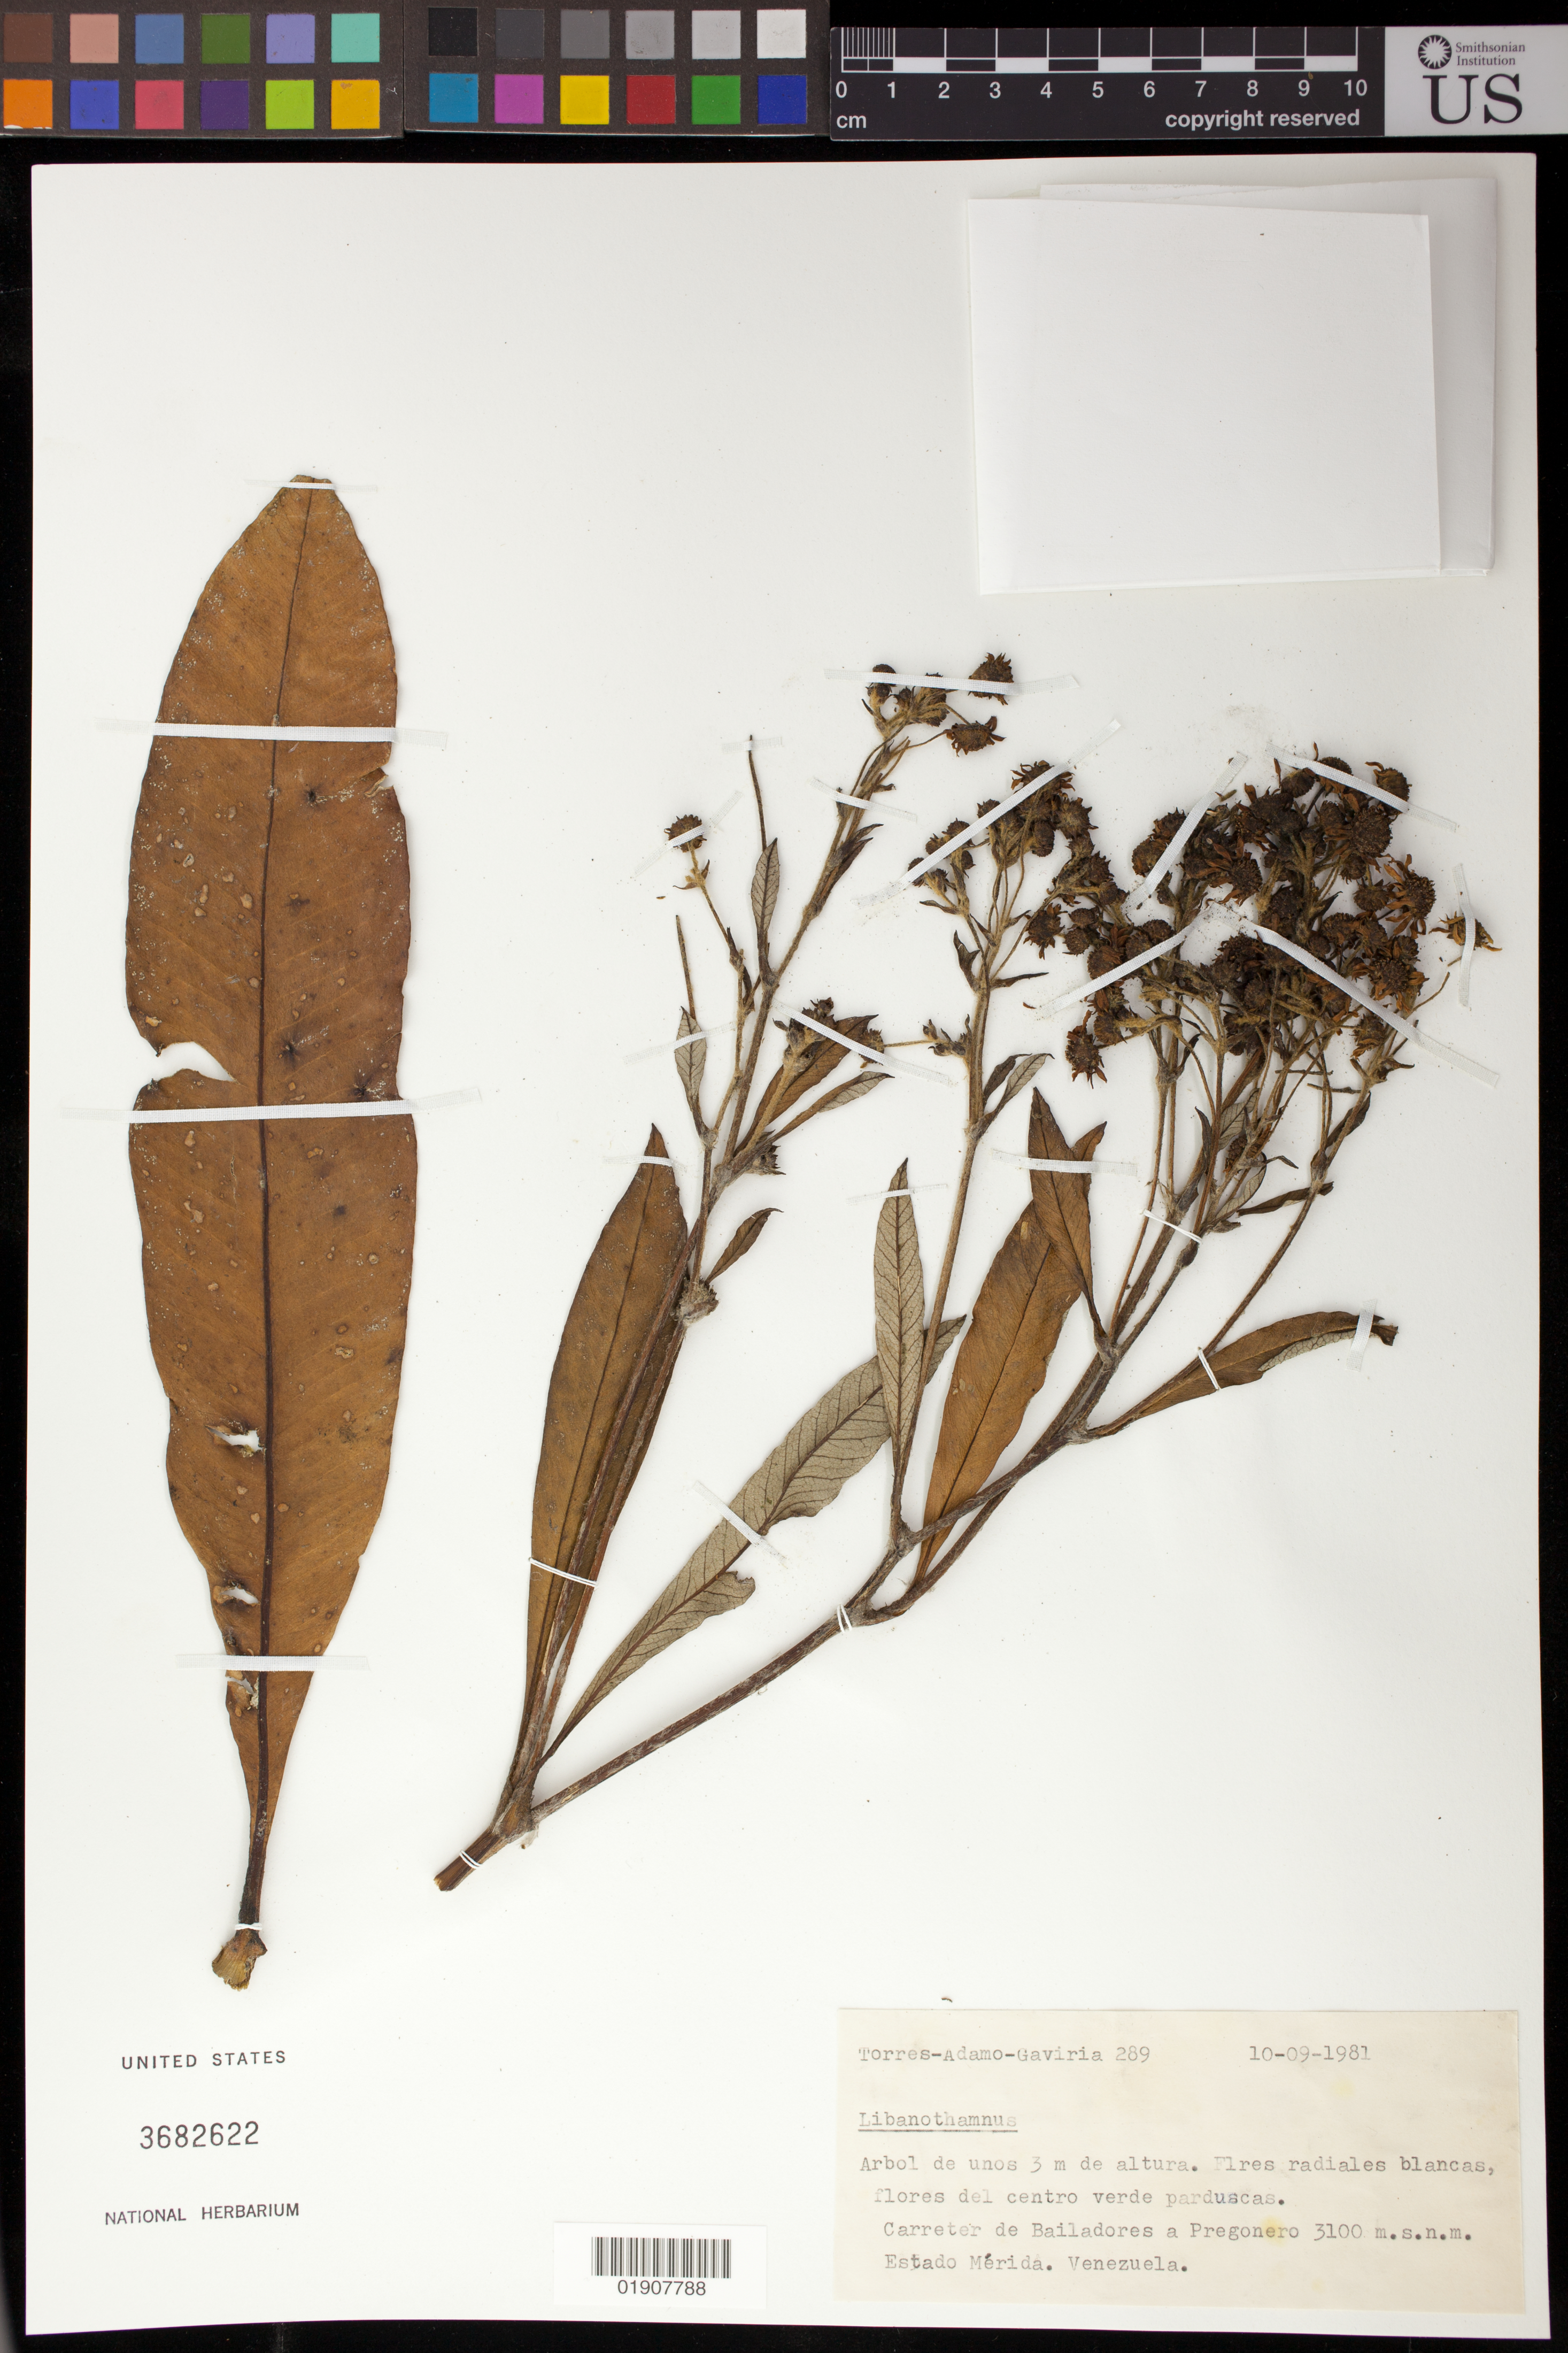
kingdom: Plantae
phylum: Tracheophyta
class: Magnoliopsida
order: Asterales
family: Asteraceae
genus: Libanothamnus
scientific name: Libanothamnus sp.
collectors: -. Torres, G. Adamo & Gaviria, --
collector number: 289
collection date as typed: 10-09-1981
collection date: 1981-09-10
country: Venezuela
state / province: Mérida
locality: Carretera de Bailadores a Pregonero.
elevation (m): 3100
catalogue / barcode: US 3682622